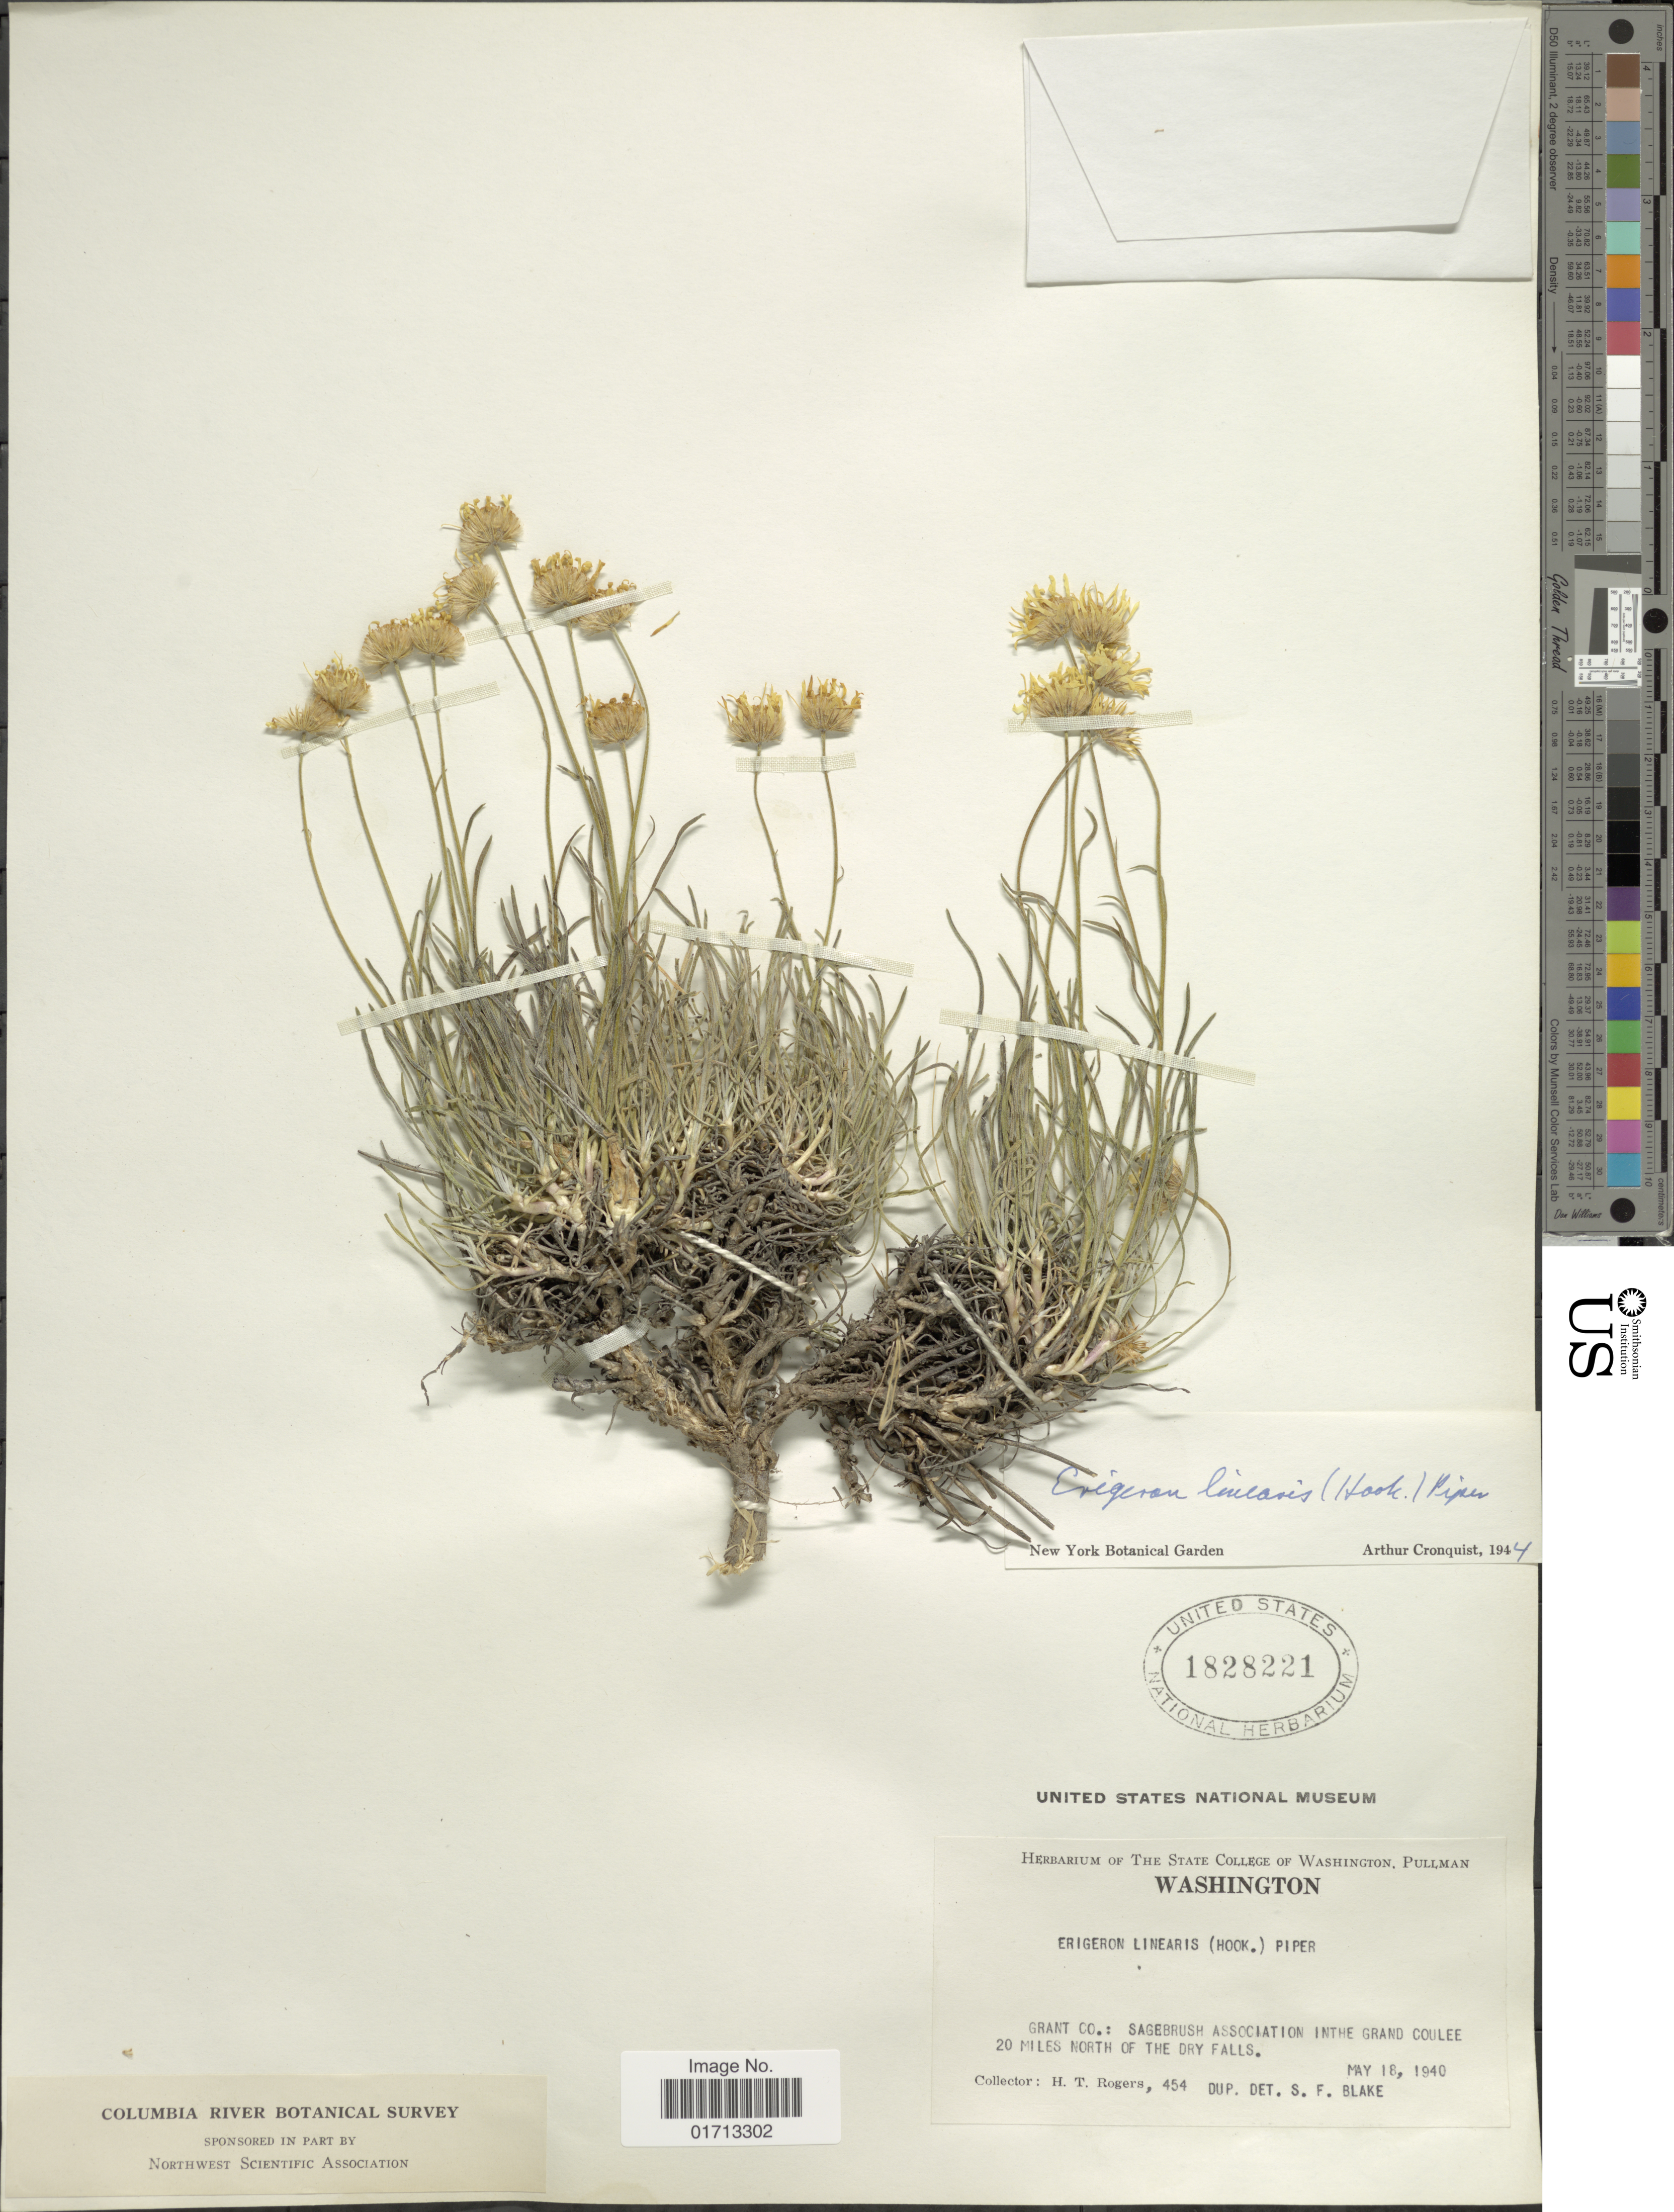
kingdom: Plantae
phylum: Tracheophyta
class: Magnoliopsida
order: Asterales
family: Asteraceae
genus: Erigeron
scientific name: Erigeron linearis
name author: (Hook.) Piper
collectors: H. Rogers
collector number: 454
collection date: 1940-05-18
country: United States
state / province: Washington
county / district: Grant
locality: Grant Co.: Sagebrush Association in the Grand Coulee 20 miles north of the Dry Falls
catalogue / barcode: US 1828221